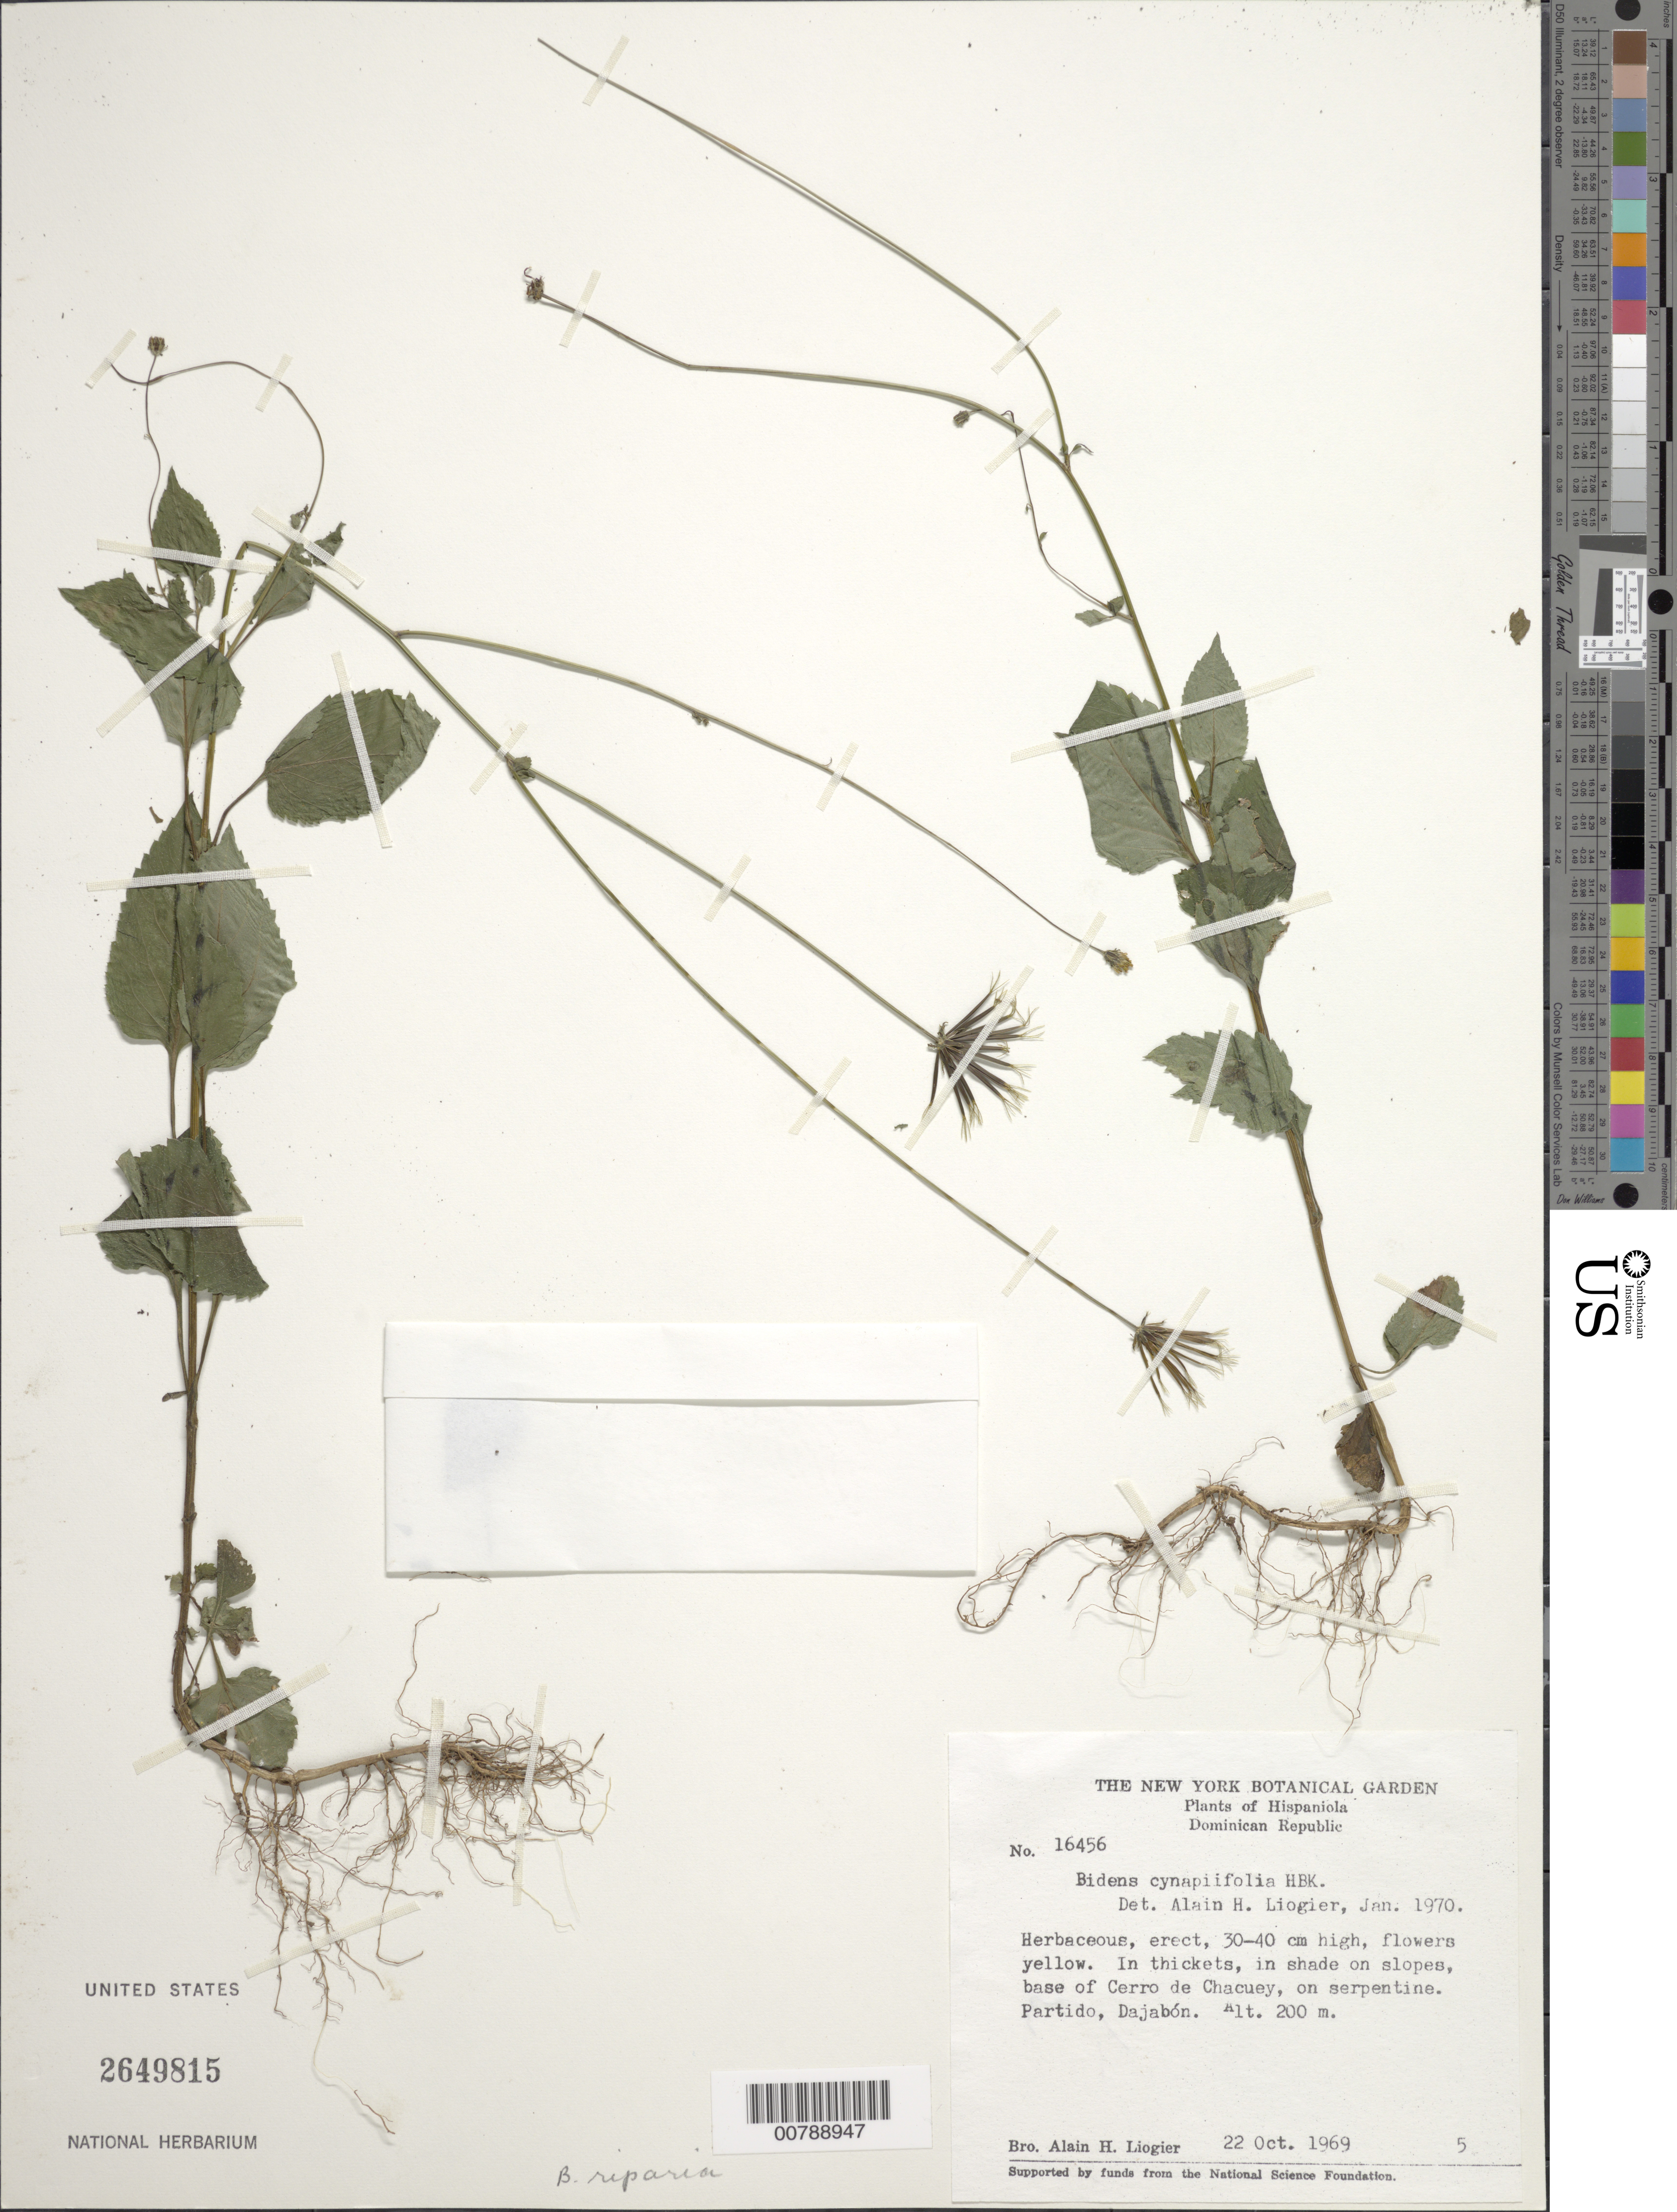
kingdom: Plantae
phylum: Tracheophyta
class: Magnoliopsida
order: Asterales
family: Asteraceae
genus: Bidens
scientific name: Bidens cynapiifolia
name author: Kunth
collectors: A. H. Liogier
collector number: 16456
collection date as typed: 22 Oct 1969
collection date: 1969-10-22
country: Dominican Republic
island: Hispaniola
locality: Base of Cerro de Chacuey, on serpentine, Partido, Dajabón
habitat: In thickets, in shade of slopes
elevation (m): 200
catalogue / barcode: US 2649815